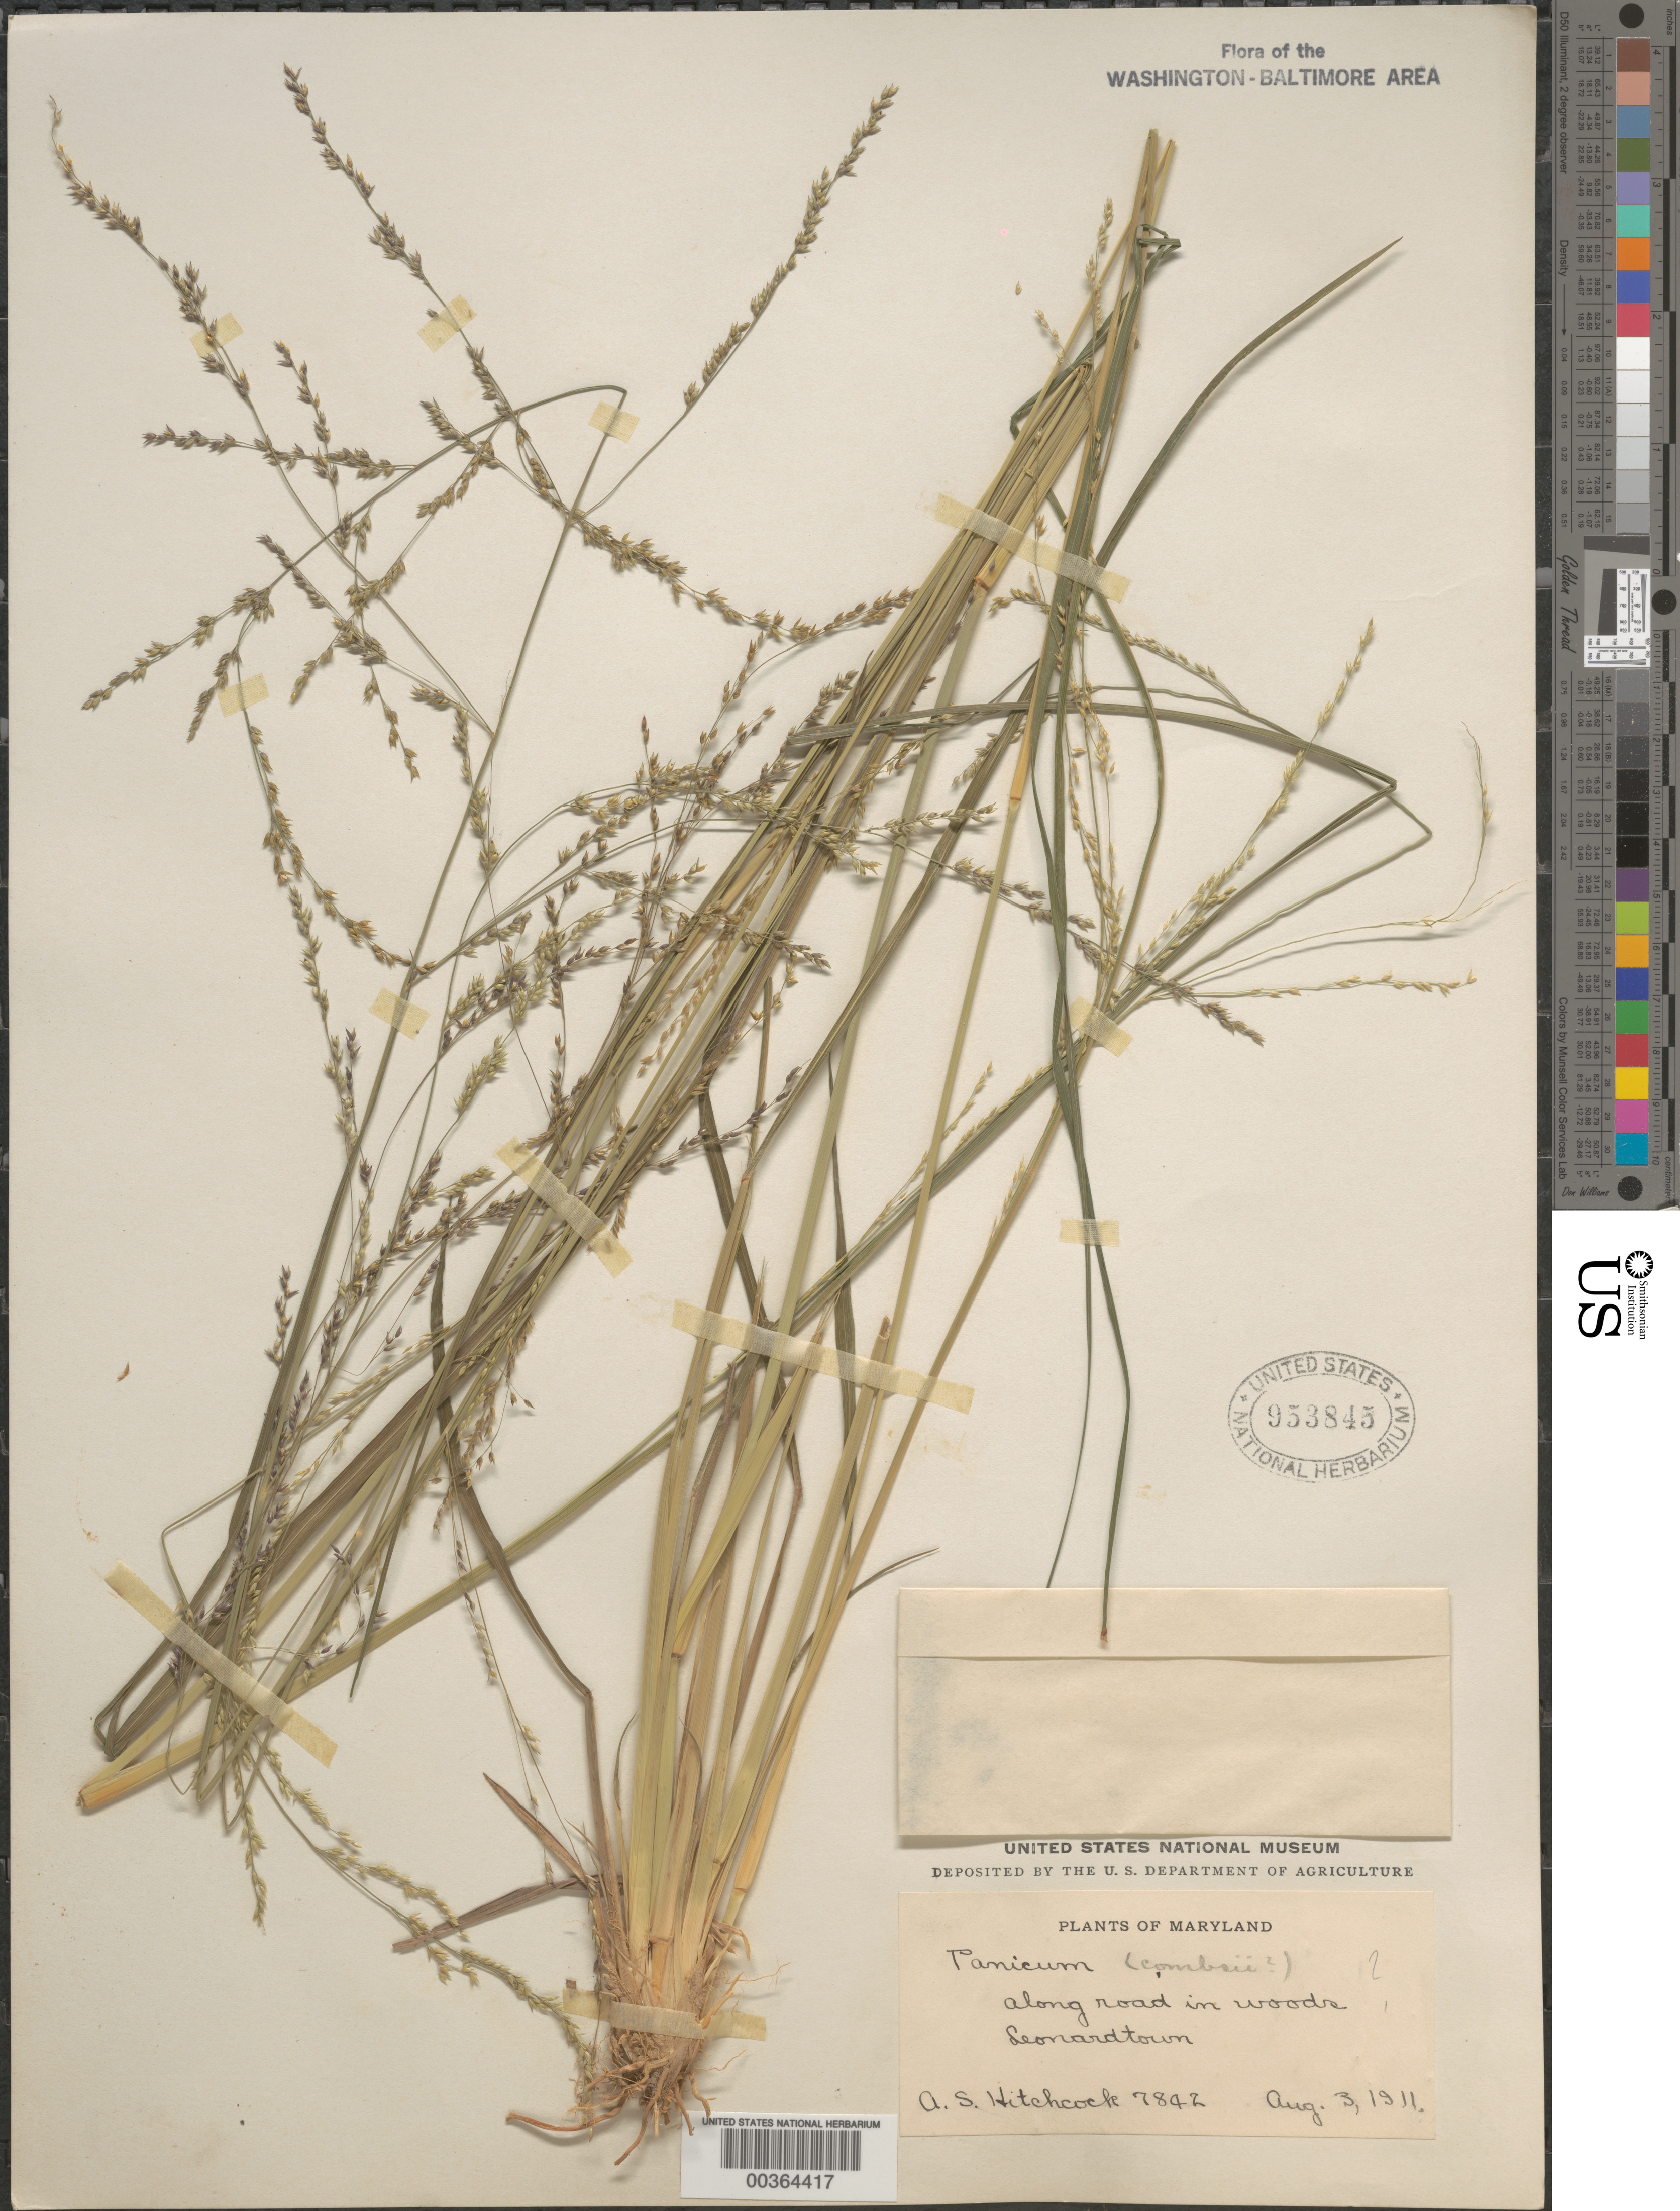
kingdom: Plantae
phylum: Tracheophyta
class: Liliopsida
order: Poales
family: Poaceae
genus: Coleataenia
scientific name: Coleataenia rigidula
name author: (Bosc ex Nees) LeBlond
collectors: A. S. Hitchcock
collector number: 7842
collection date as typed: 03 Aug 1911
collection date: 1911-08-03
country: United States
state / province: Maryland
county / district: St. Mary's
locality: Leonardtown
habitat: Along road in moist woods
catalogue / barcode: US 953845